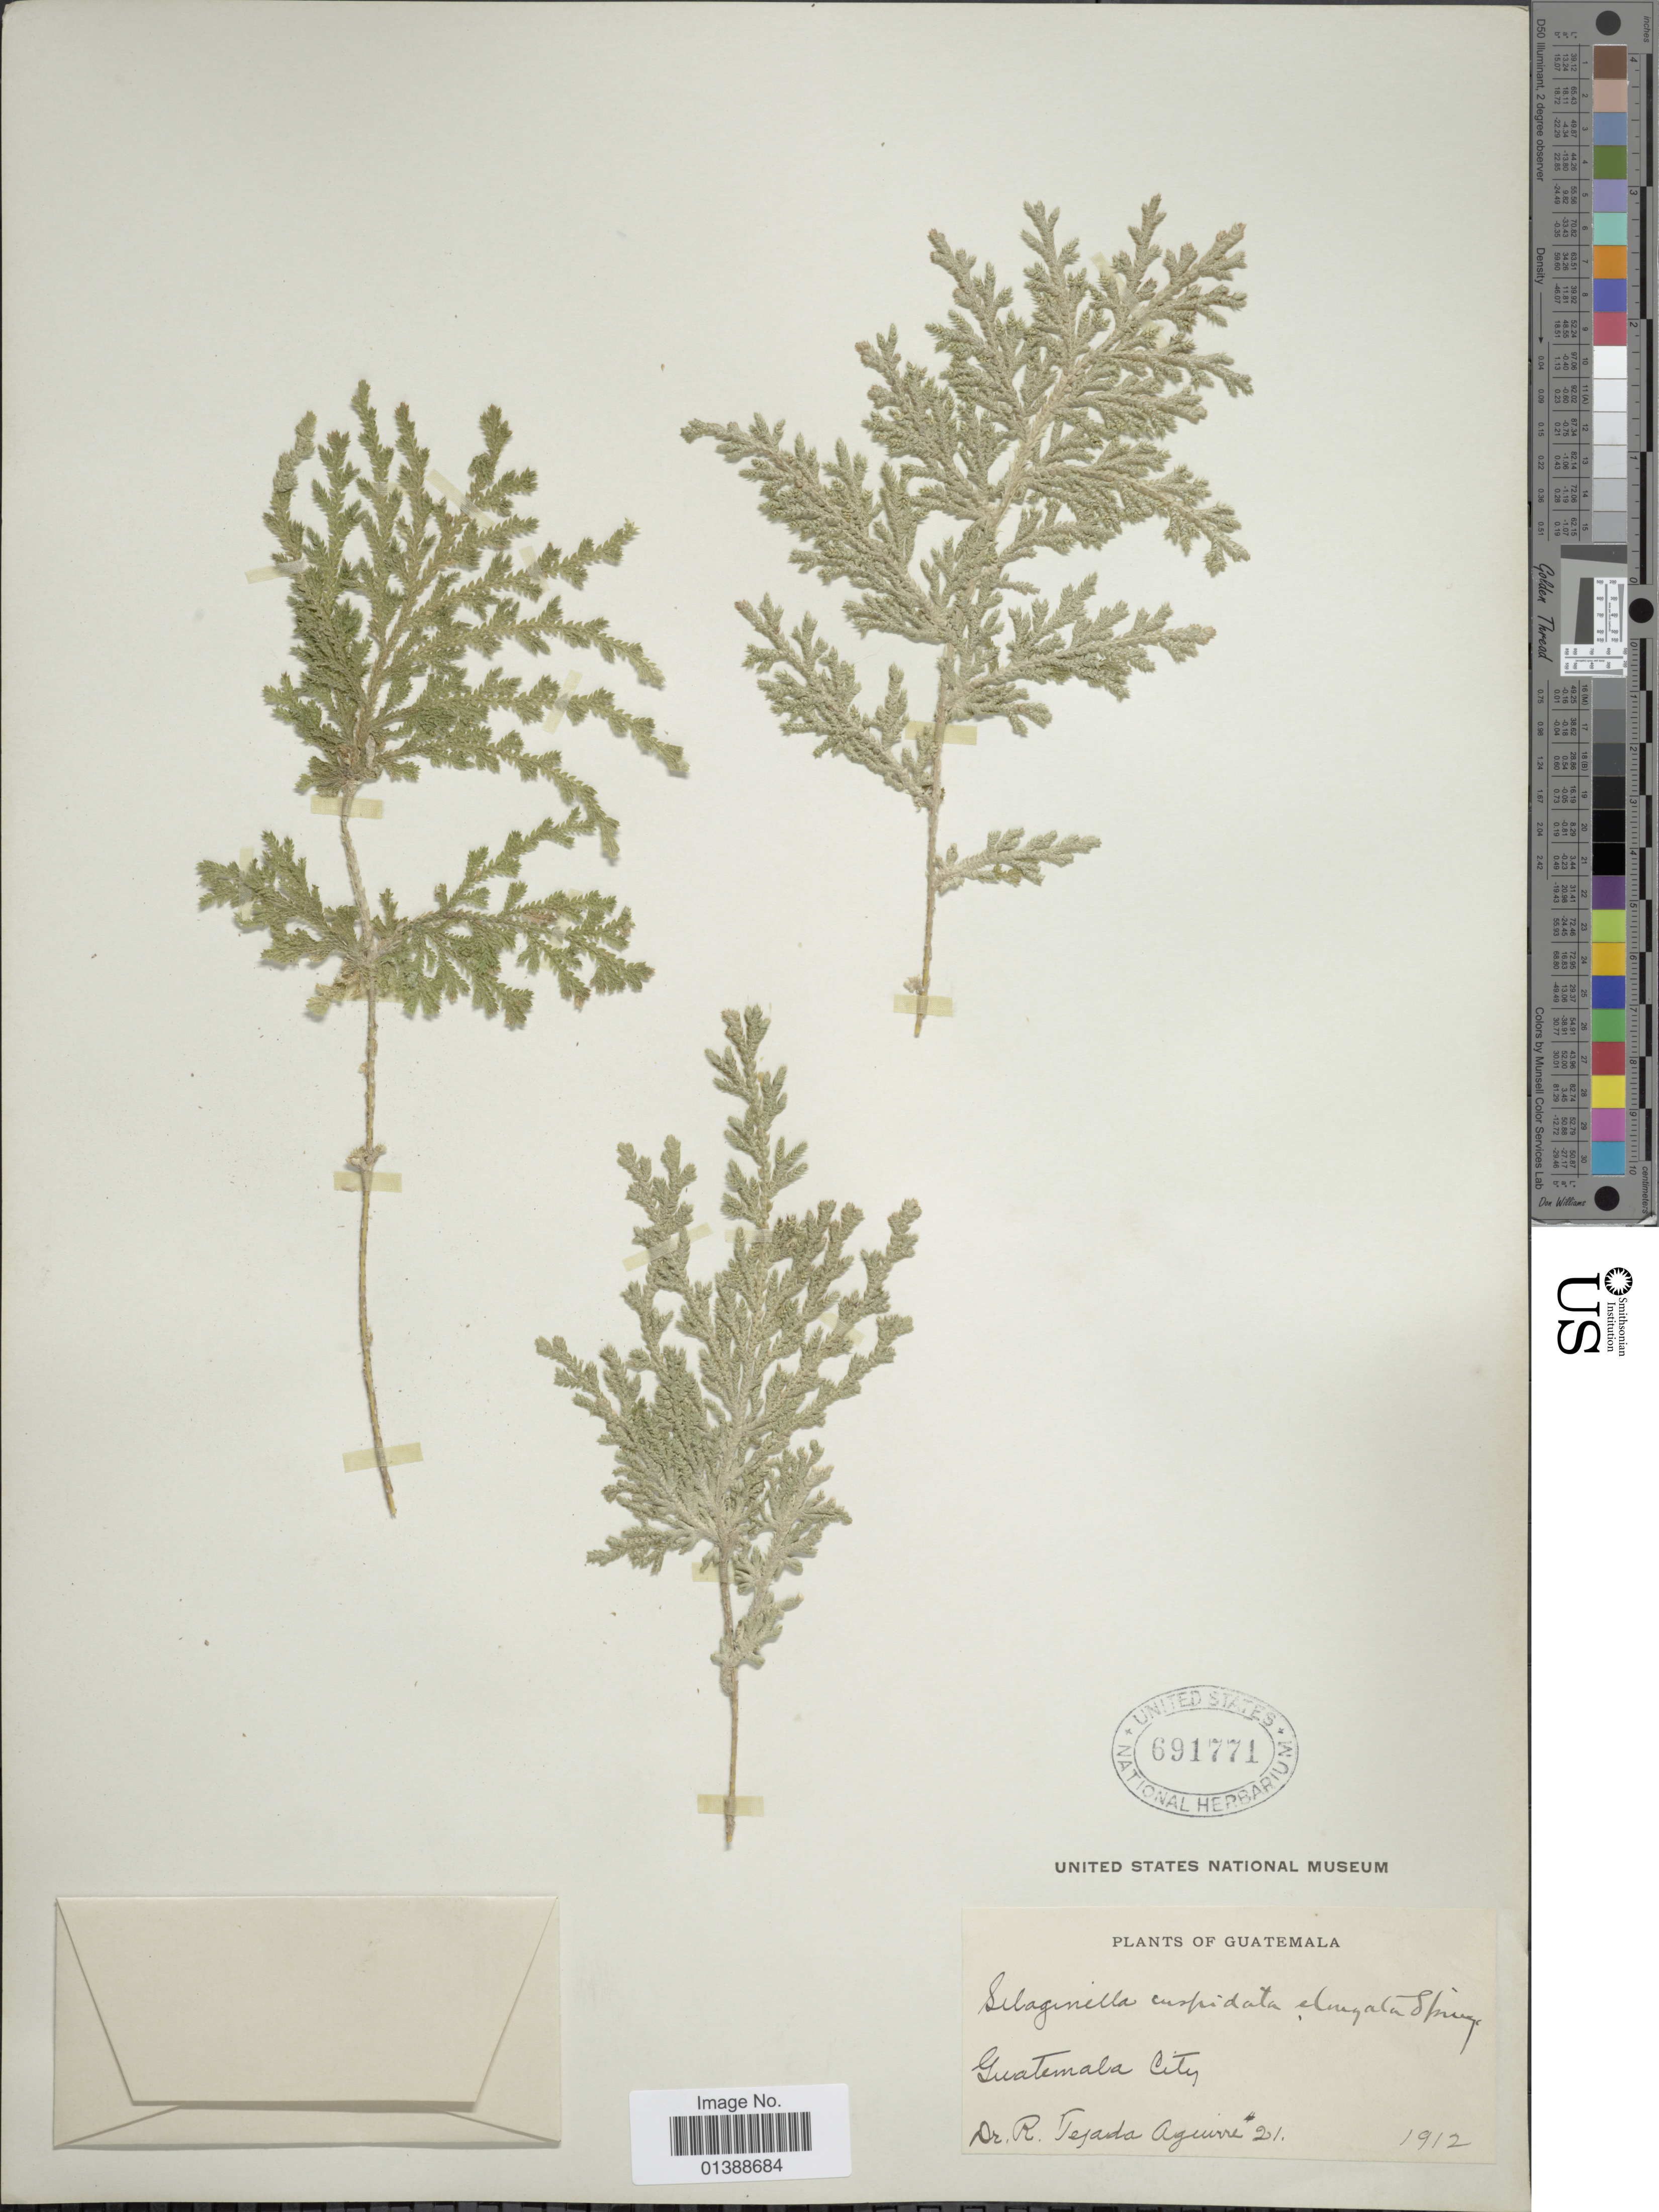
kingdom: Plantae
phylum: Tracheophyta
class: Lycopodiopsida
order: Selaginellales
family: Selaginellaceae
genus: Selaginella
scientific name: Selaginella pallescens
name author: (C. Presl) Spring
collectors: R. Aguirre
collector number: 21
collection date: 1912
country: Guatemala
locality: Guatemala City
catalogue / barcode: US 691771